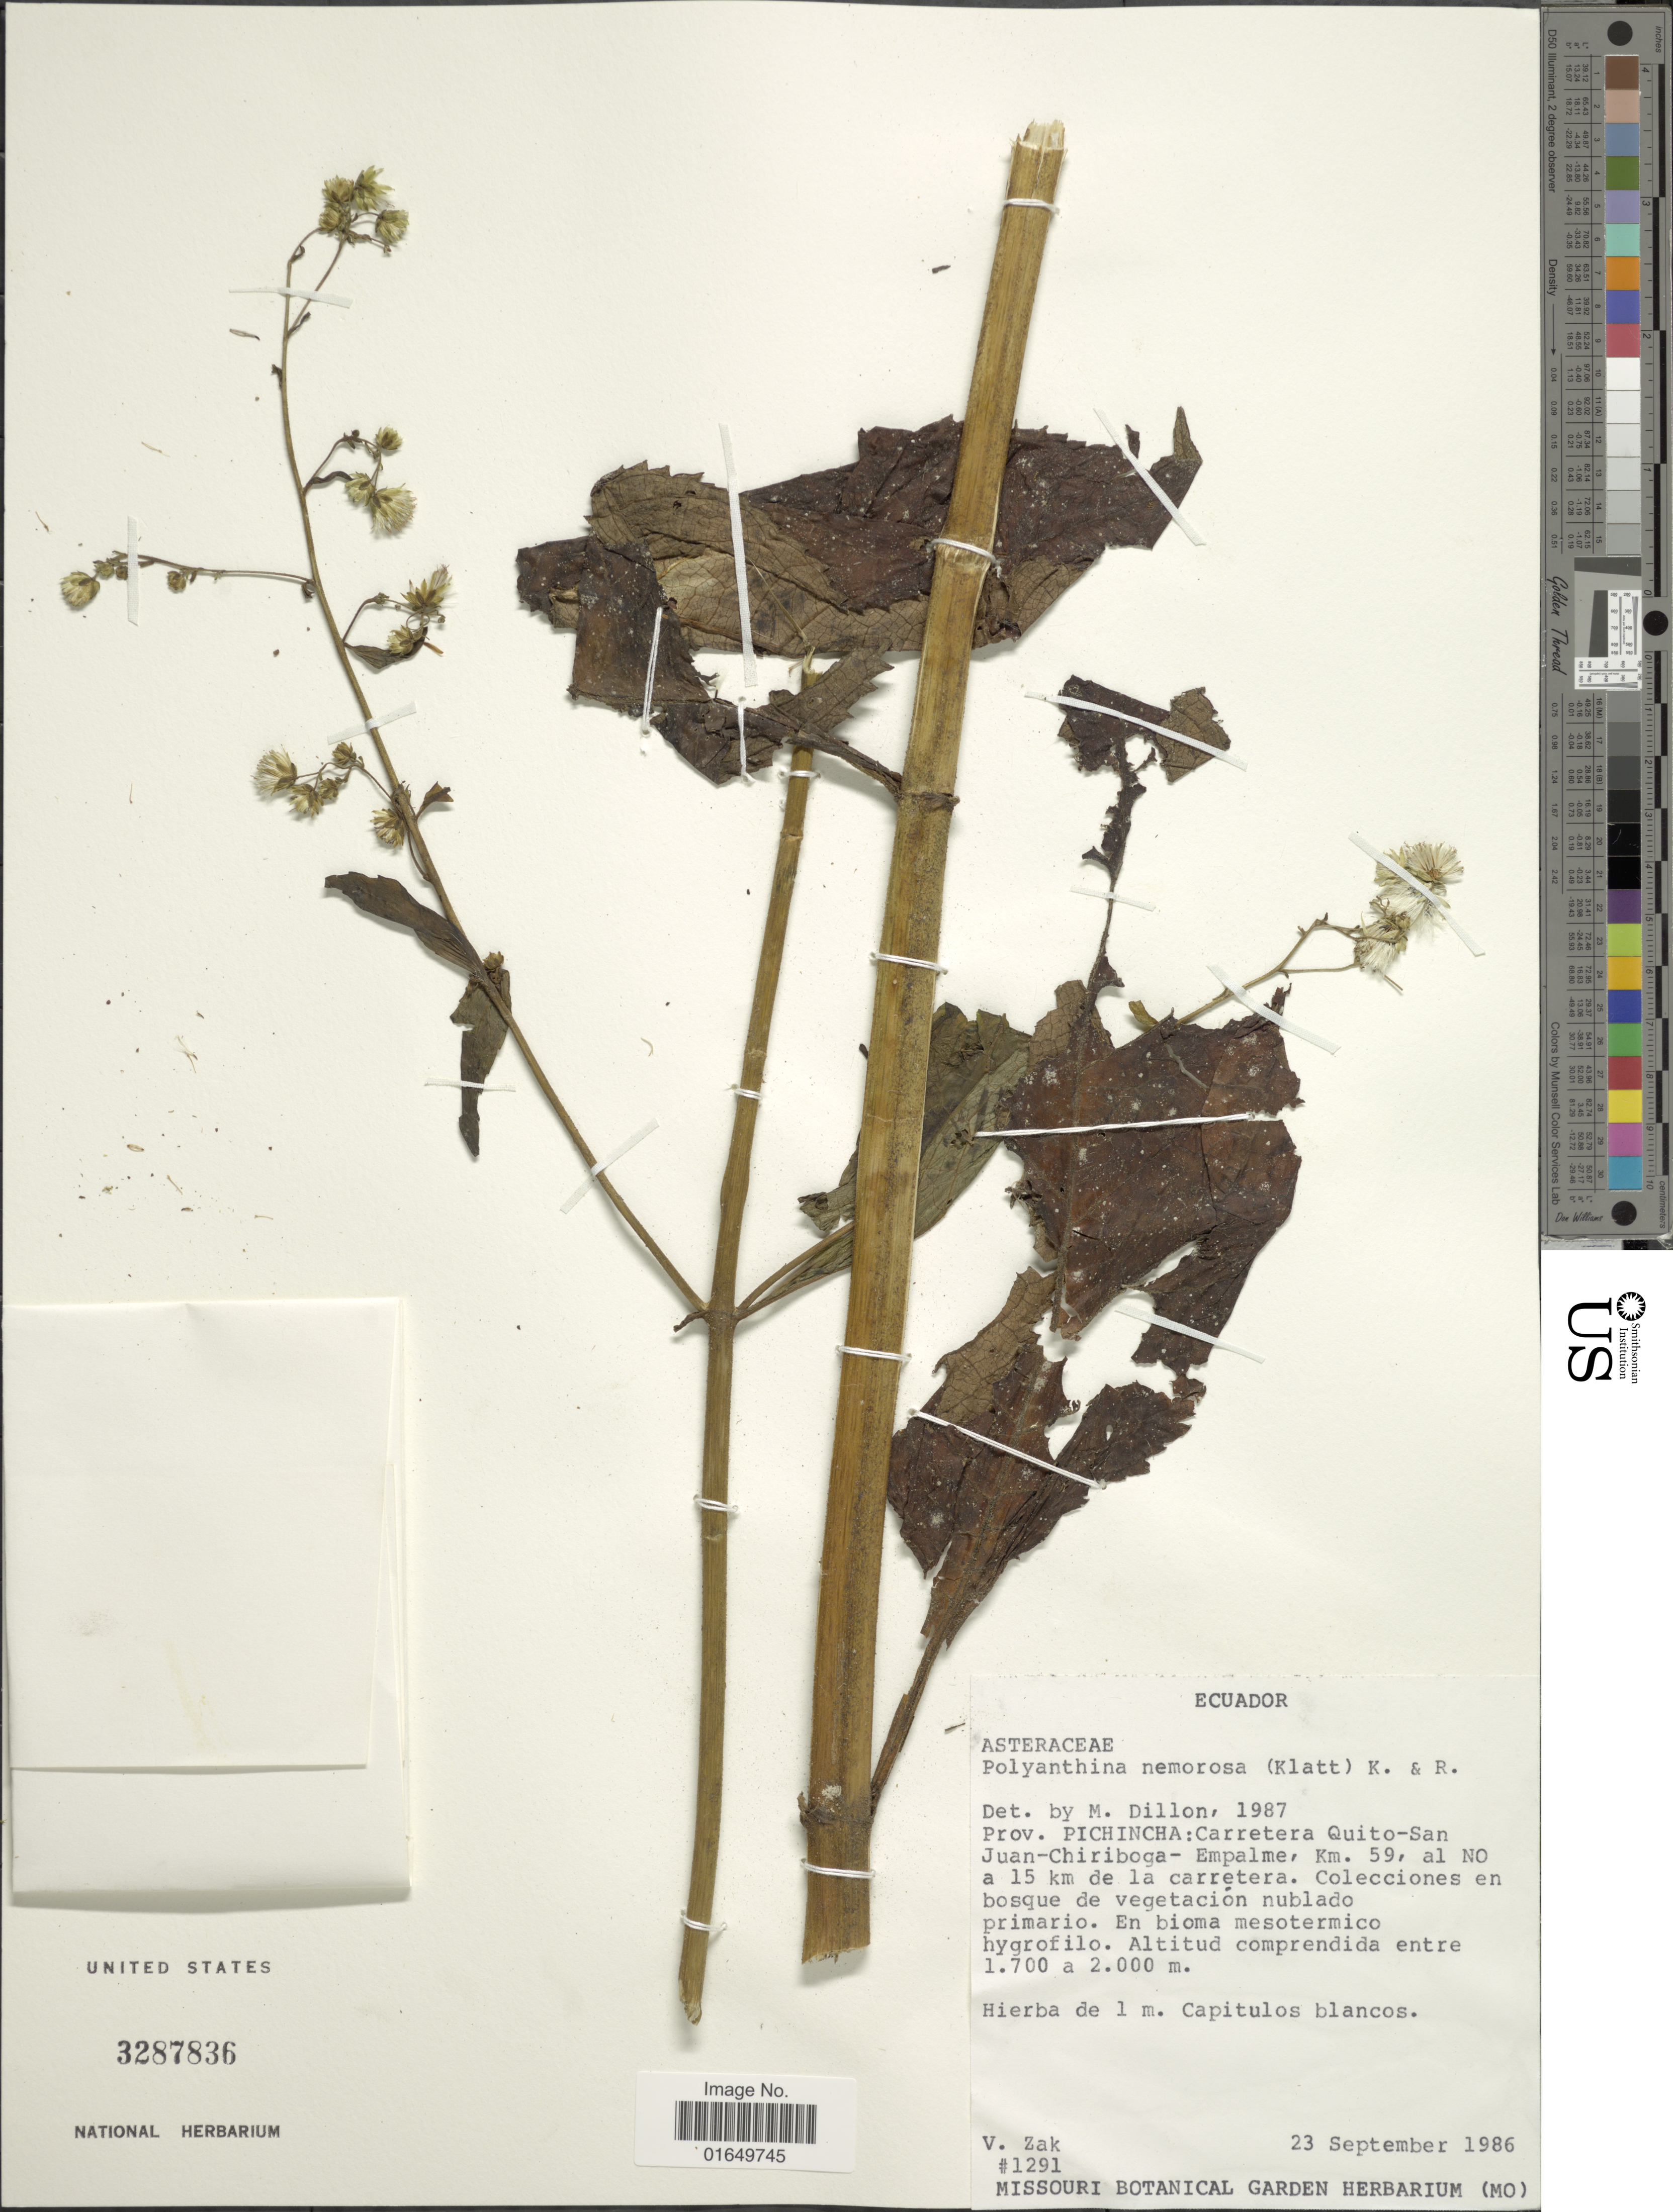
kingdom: Plantae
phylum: Tracheophyta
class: Magnoliopsida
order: Asterales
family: Asteraceae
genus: Polyanthina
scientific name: Polyanthina nemorosa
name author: (Klatt) R.M. King & H. Rob.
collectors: V. Zak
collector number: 1291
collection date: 1986-09-23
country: Ecuador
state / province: Pichincha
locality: Carretera Quito-San Juan-Chiriboga- Empalme, Km. 59, al NO a 15 km de la carretera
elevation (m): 1700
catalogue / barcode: US 3287836